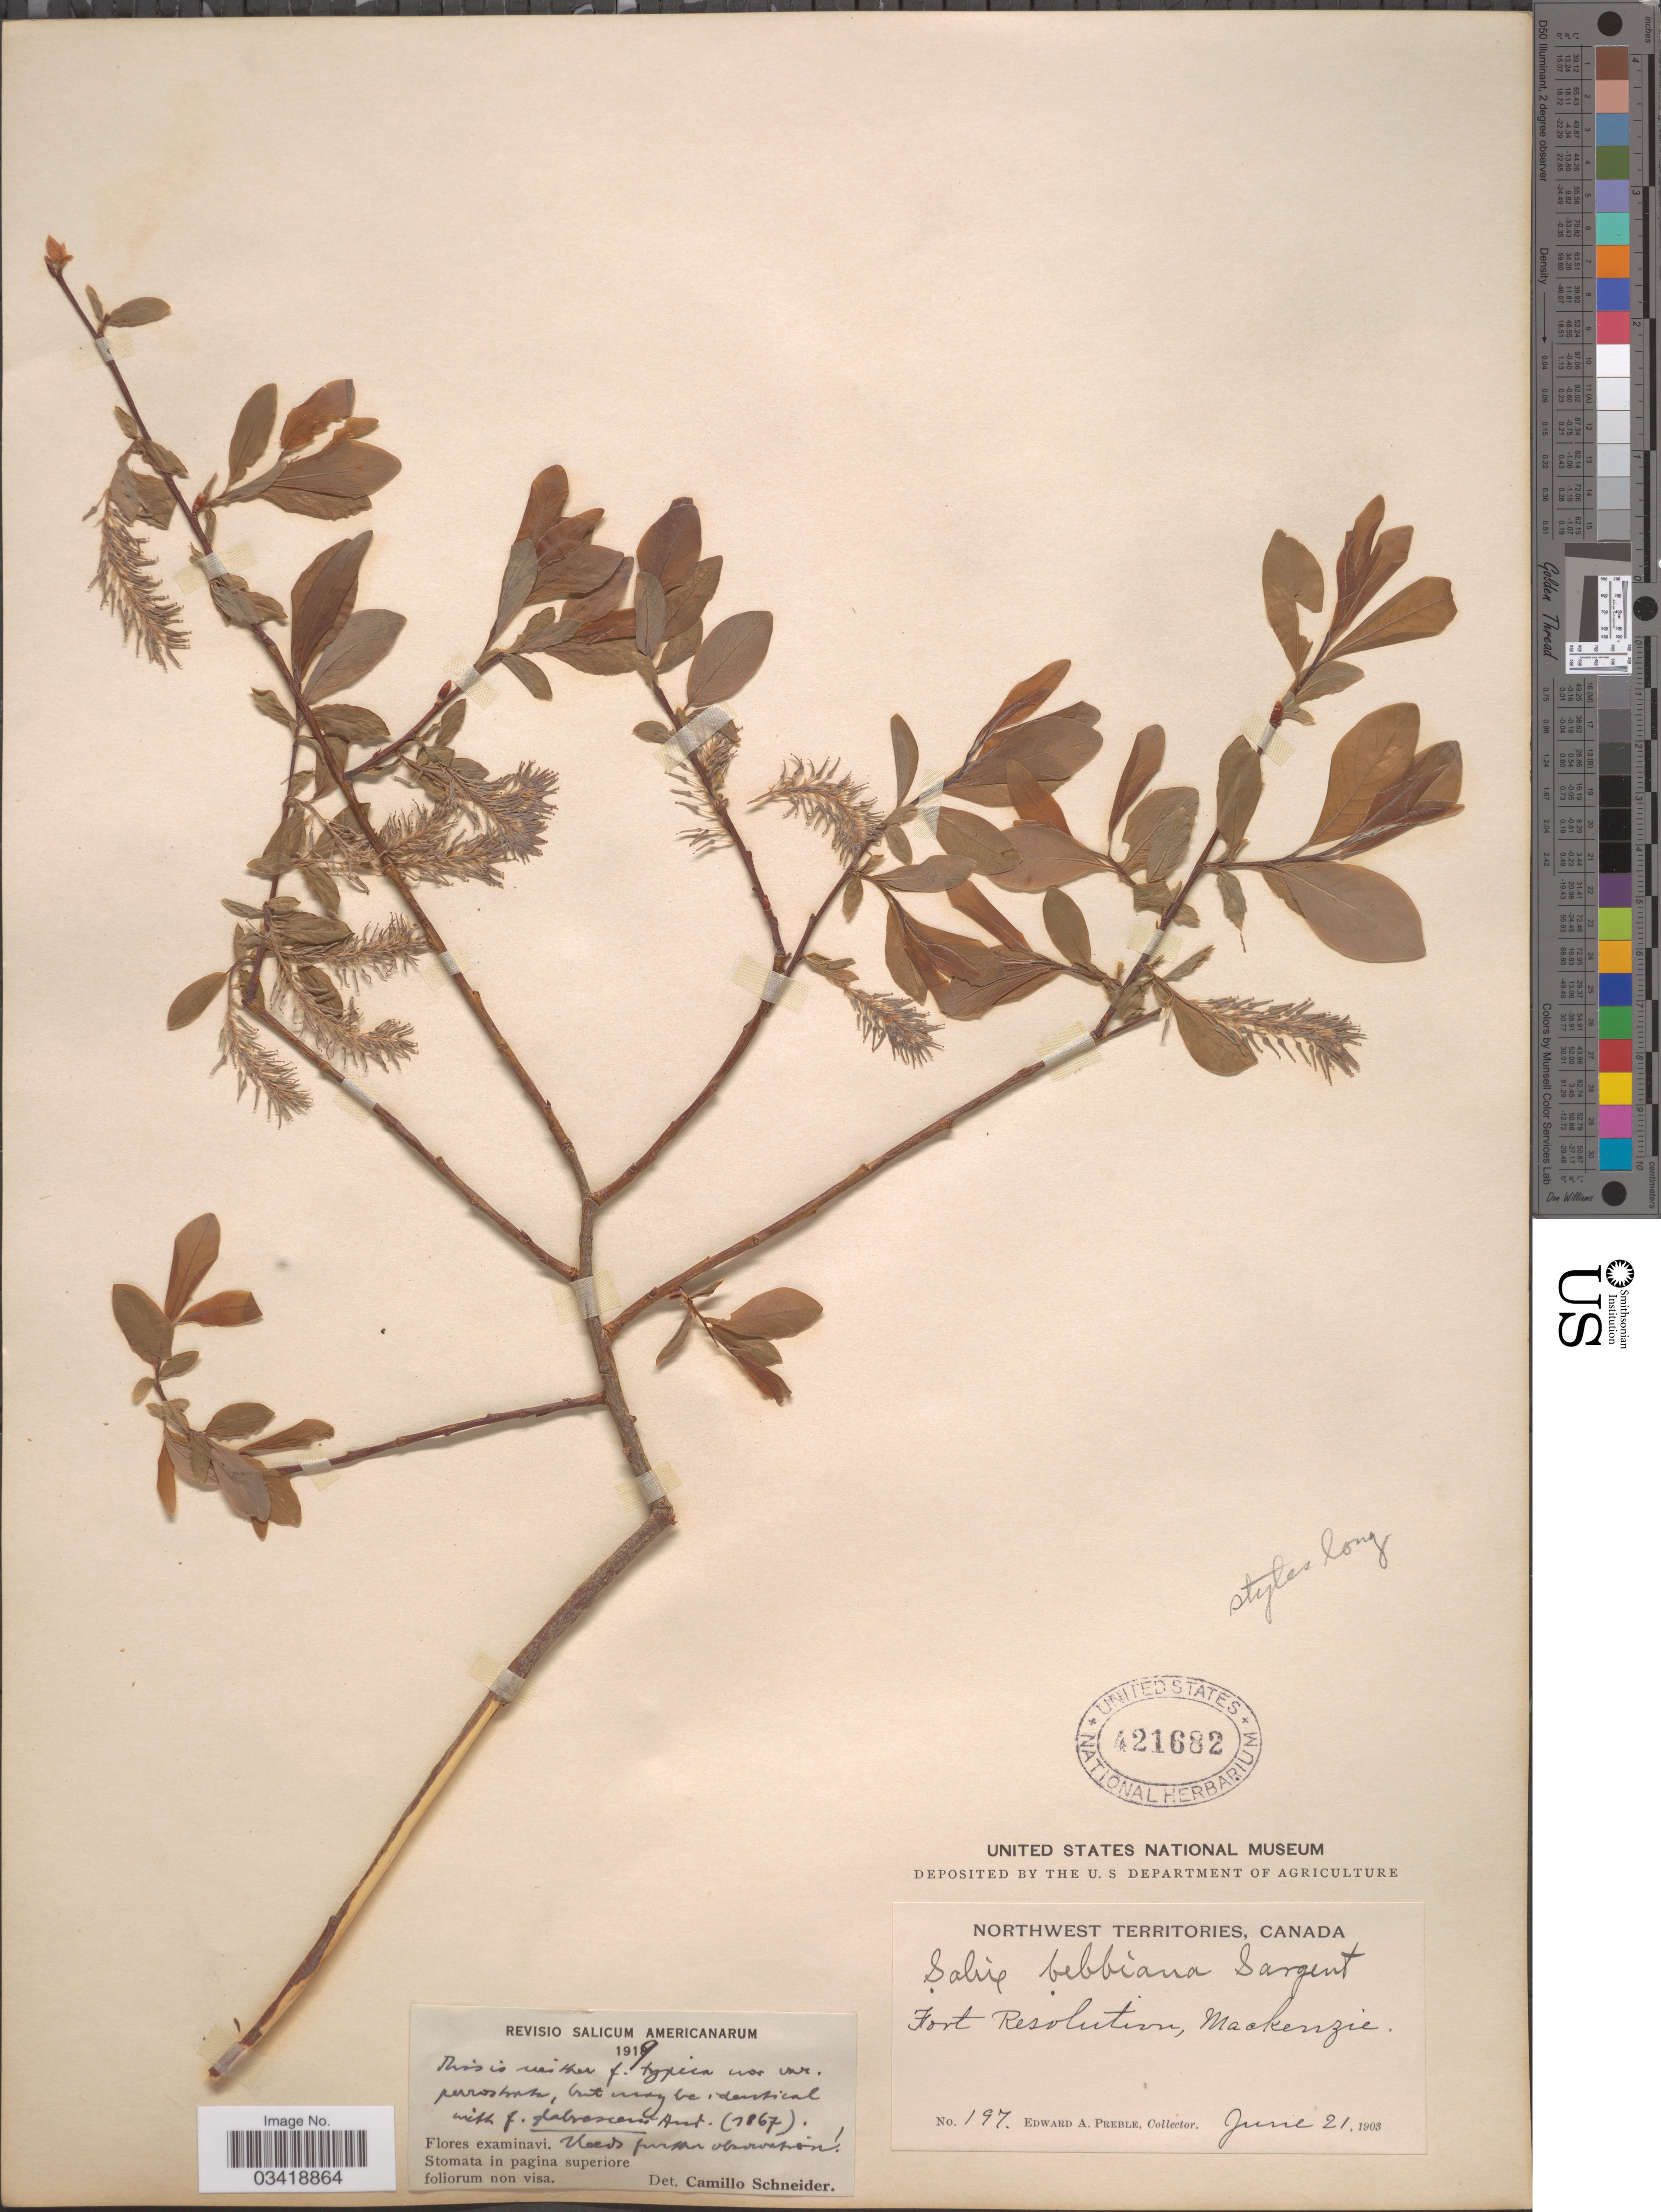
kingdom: Plantae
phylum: Tracheophyta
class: Magnoliopsida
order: Malpighiales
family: Salicaceae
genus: Salix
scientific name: Salix bebbiana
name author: Sarg.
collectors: E. Preble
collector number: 197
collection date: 1903-06-21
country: Canada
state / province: Northwest Territories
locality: Fort Resolution, Mackenzie.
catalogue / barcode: US 421682